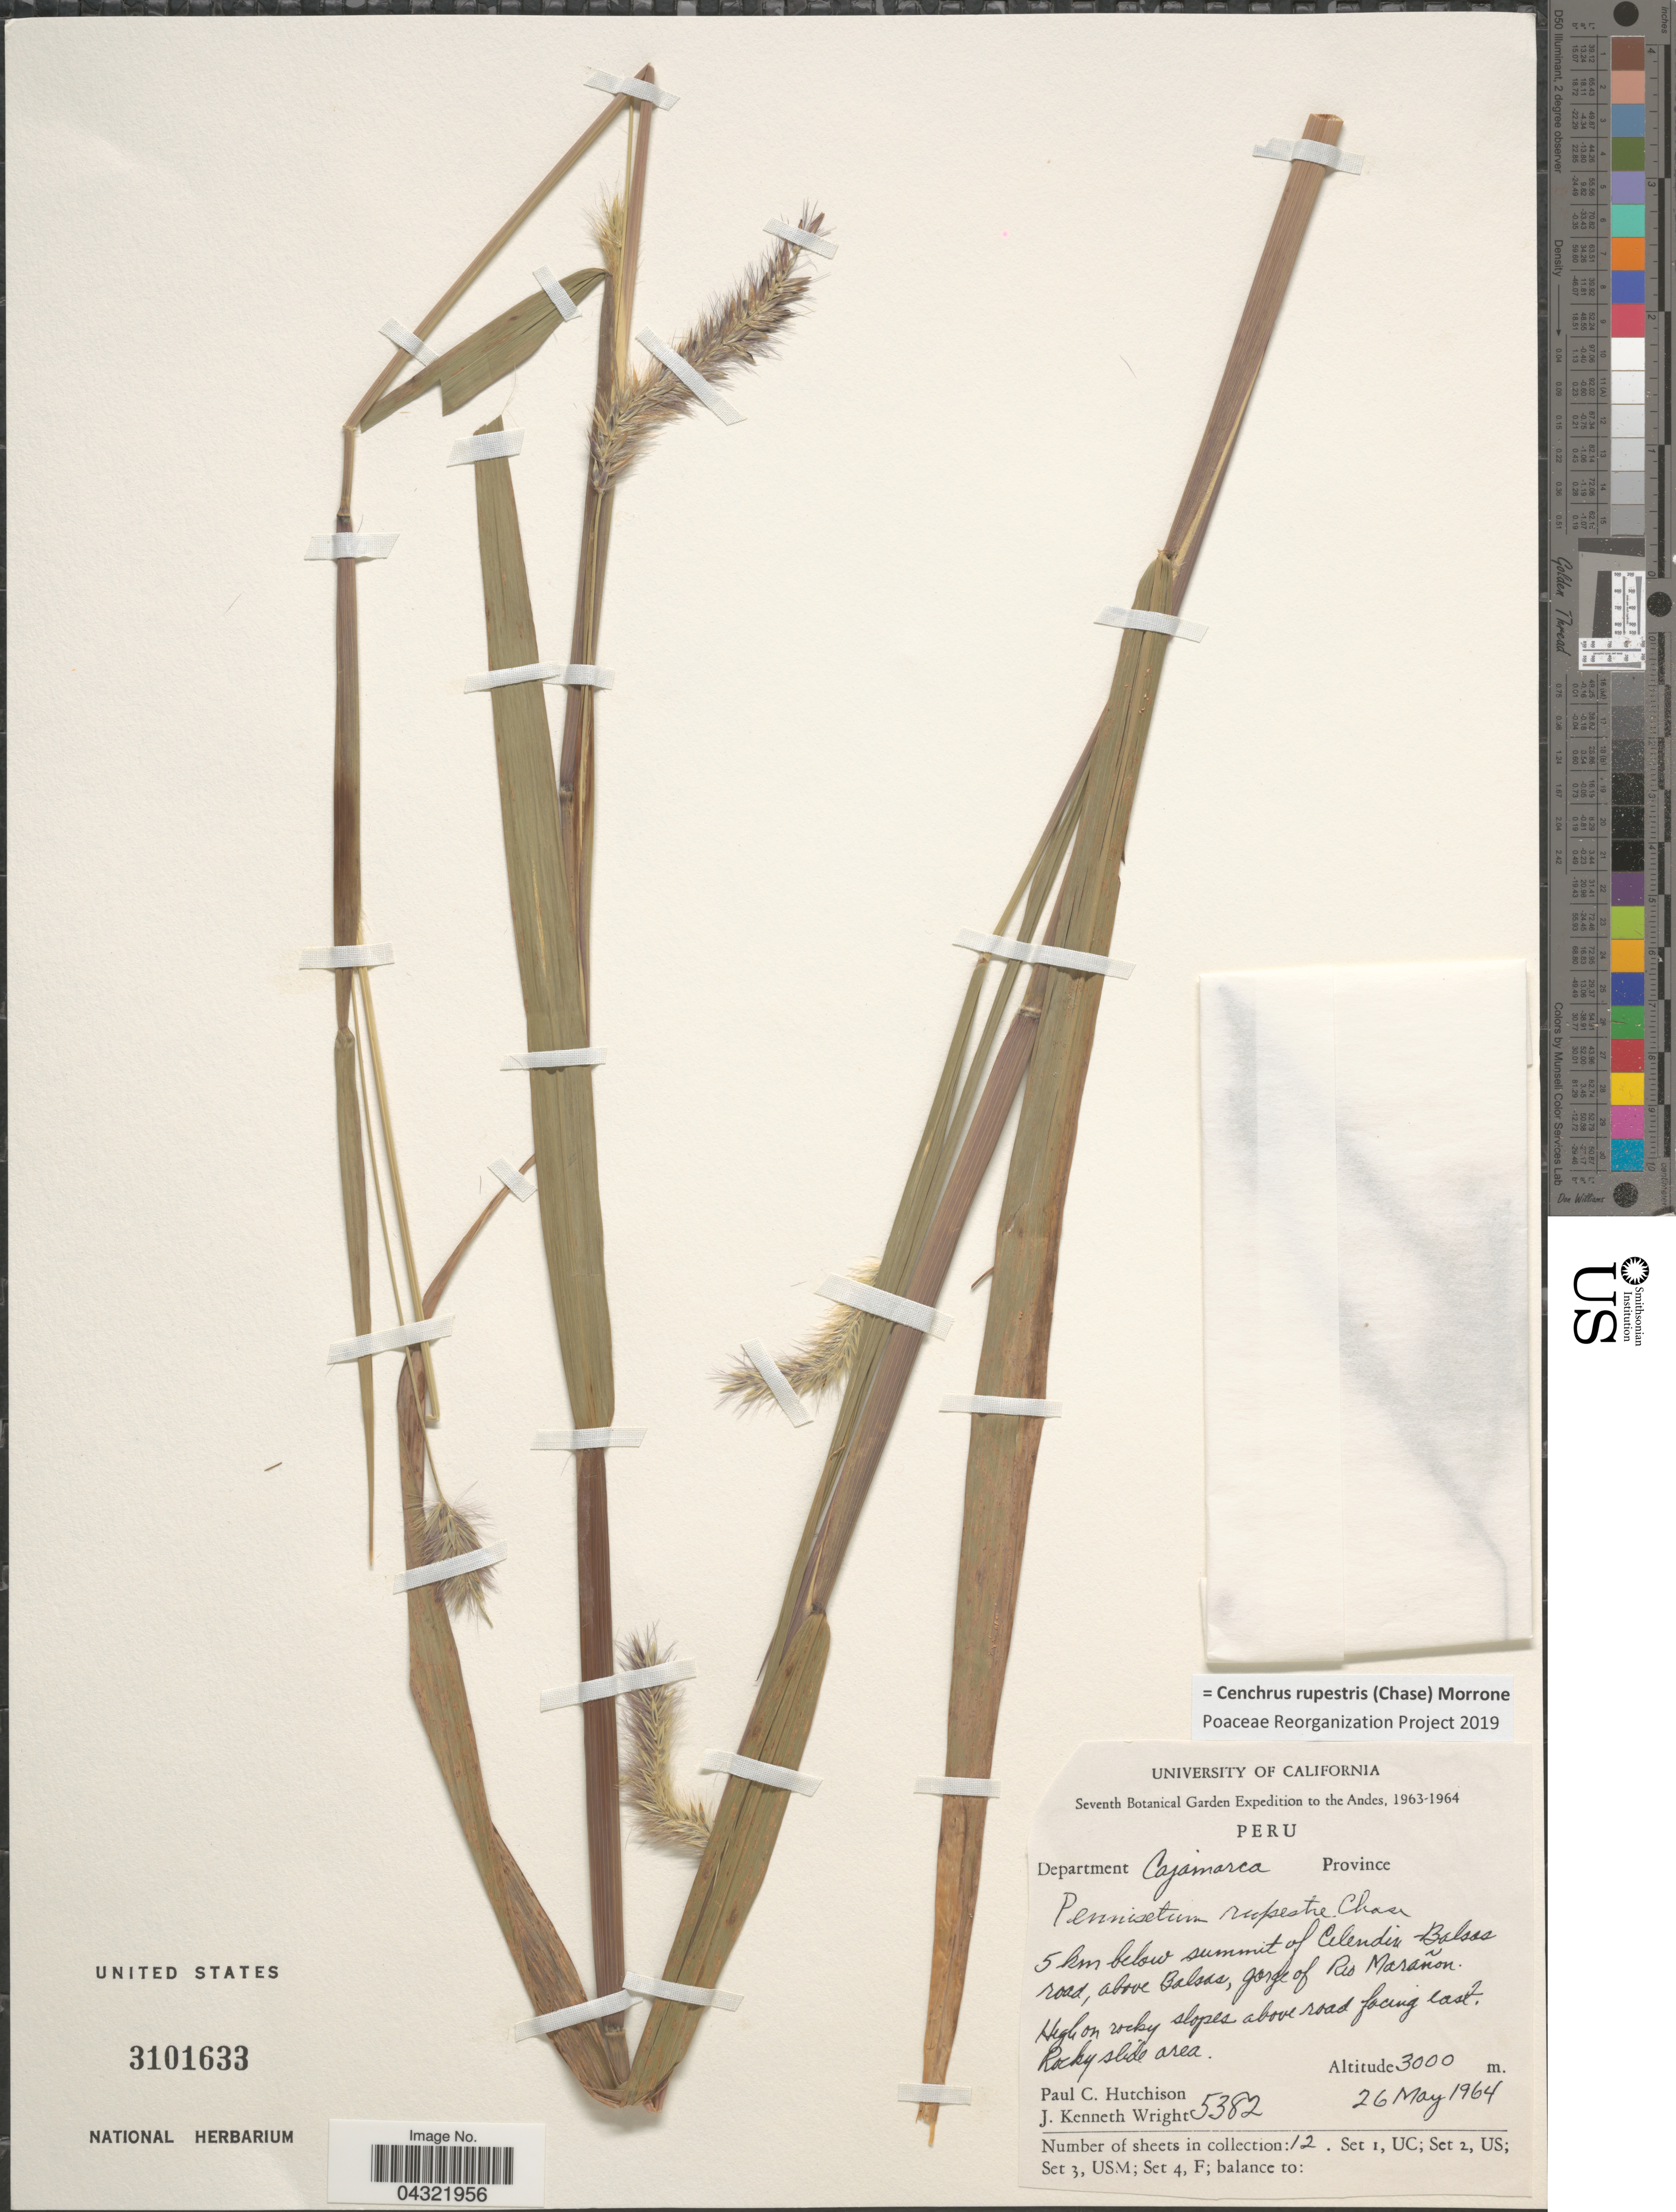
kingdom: Plantae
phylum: Tracheophyta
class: Liliopsida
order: Poales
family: Poaceae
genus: Cenchrus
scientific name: Cenchrus rupestris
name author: (Chase) Morrone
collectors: P. C. Hutchison & J. K. Wright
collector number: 5382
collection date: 1964-05-26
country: Peru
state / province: Cajamarca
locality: Seventh Botanical Garden Expedition to the Andes, 1963-1964. Department Cajamarca. 5 km below summit of Celendin-Balsas road, above Balsas, gorge of Rio Marañon. High on rocky slopes above road facing east.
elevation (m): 3000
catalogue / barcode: US 3101633